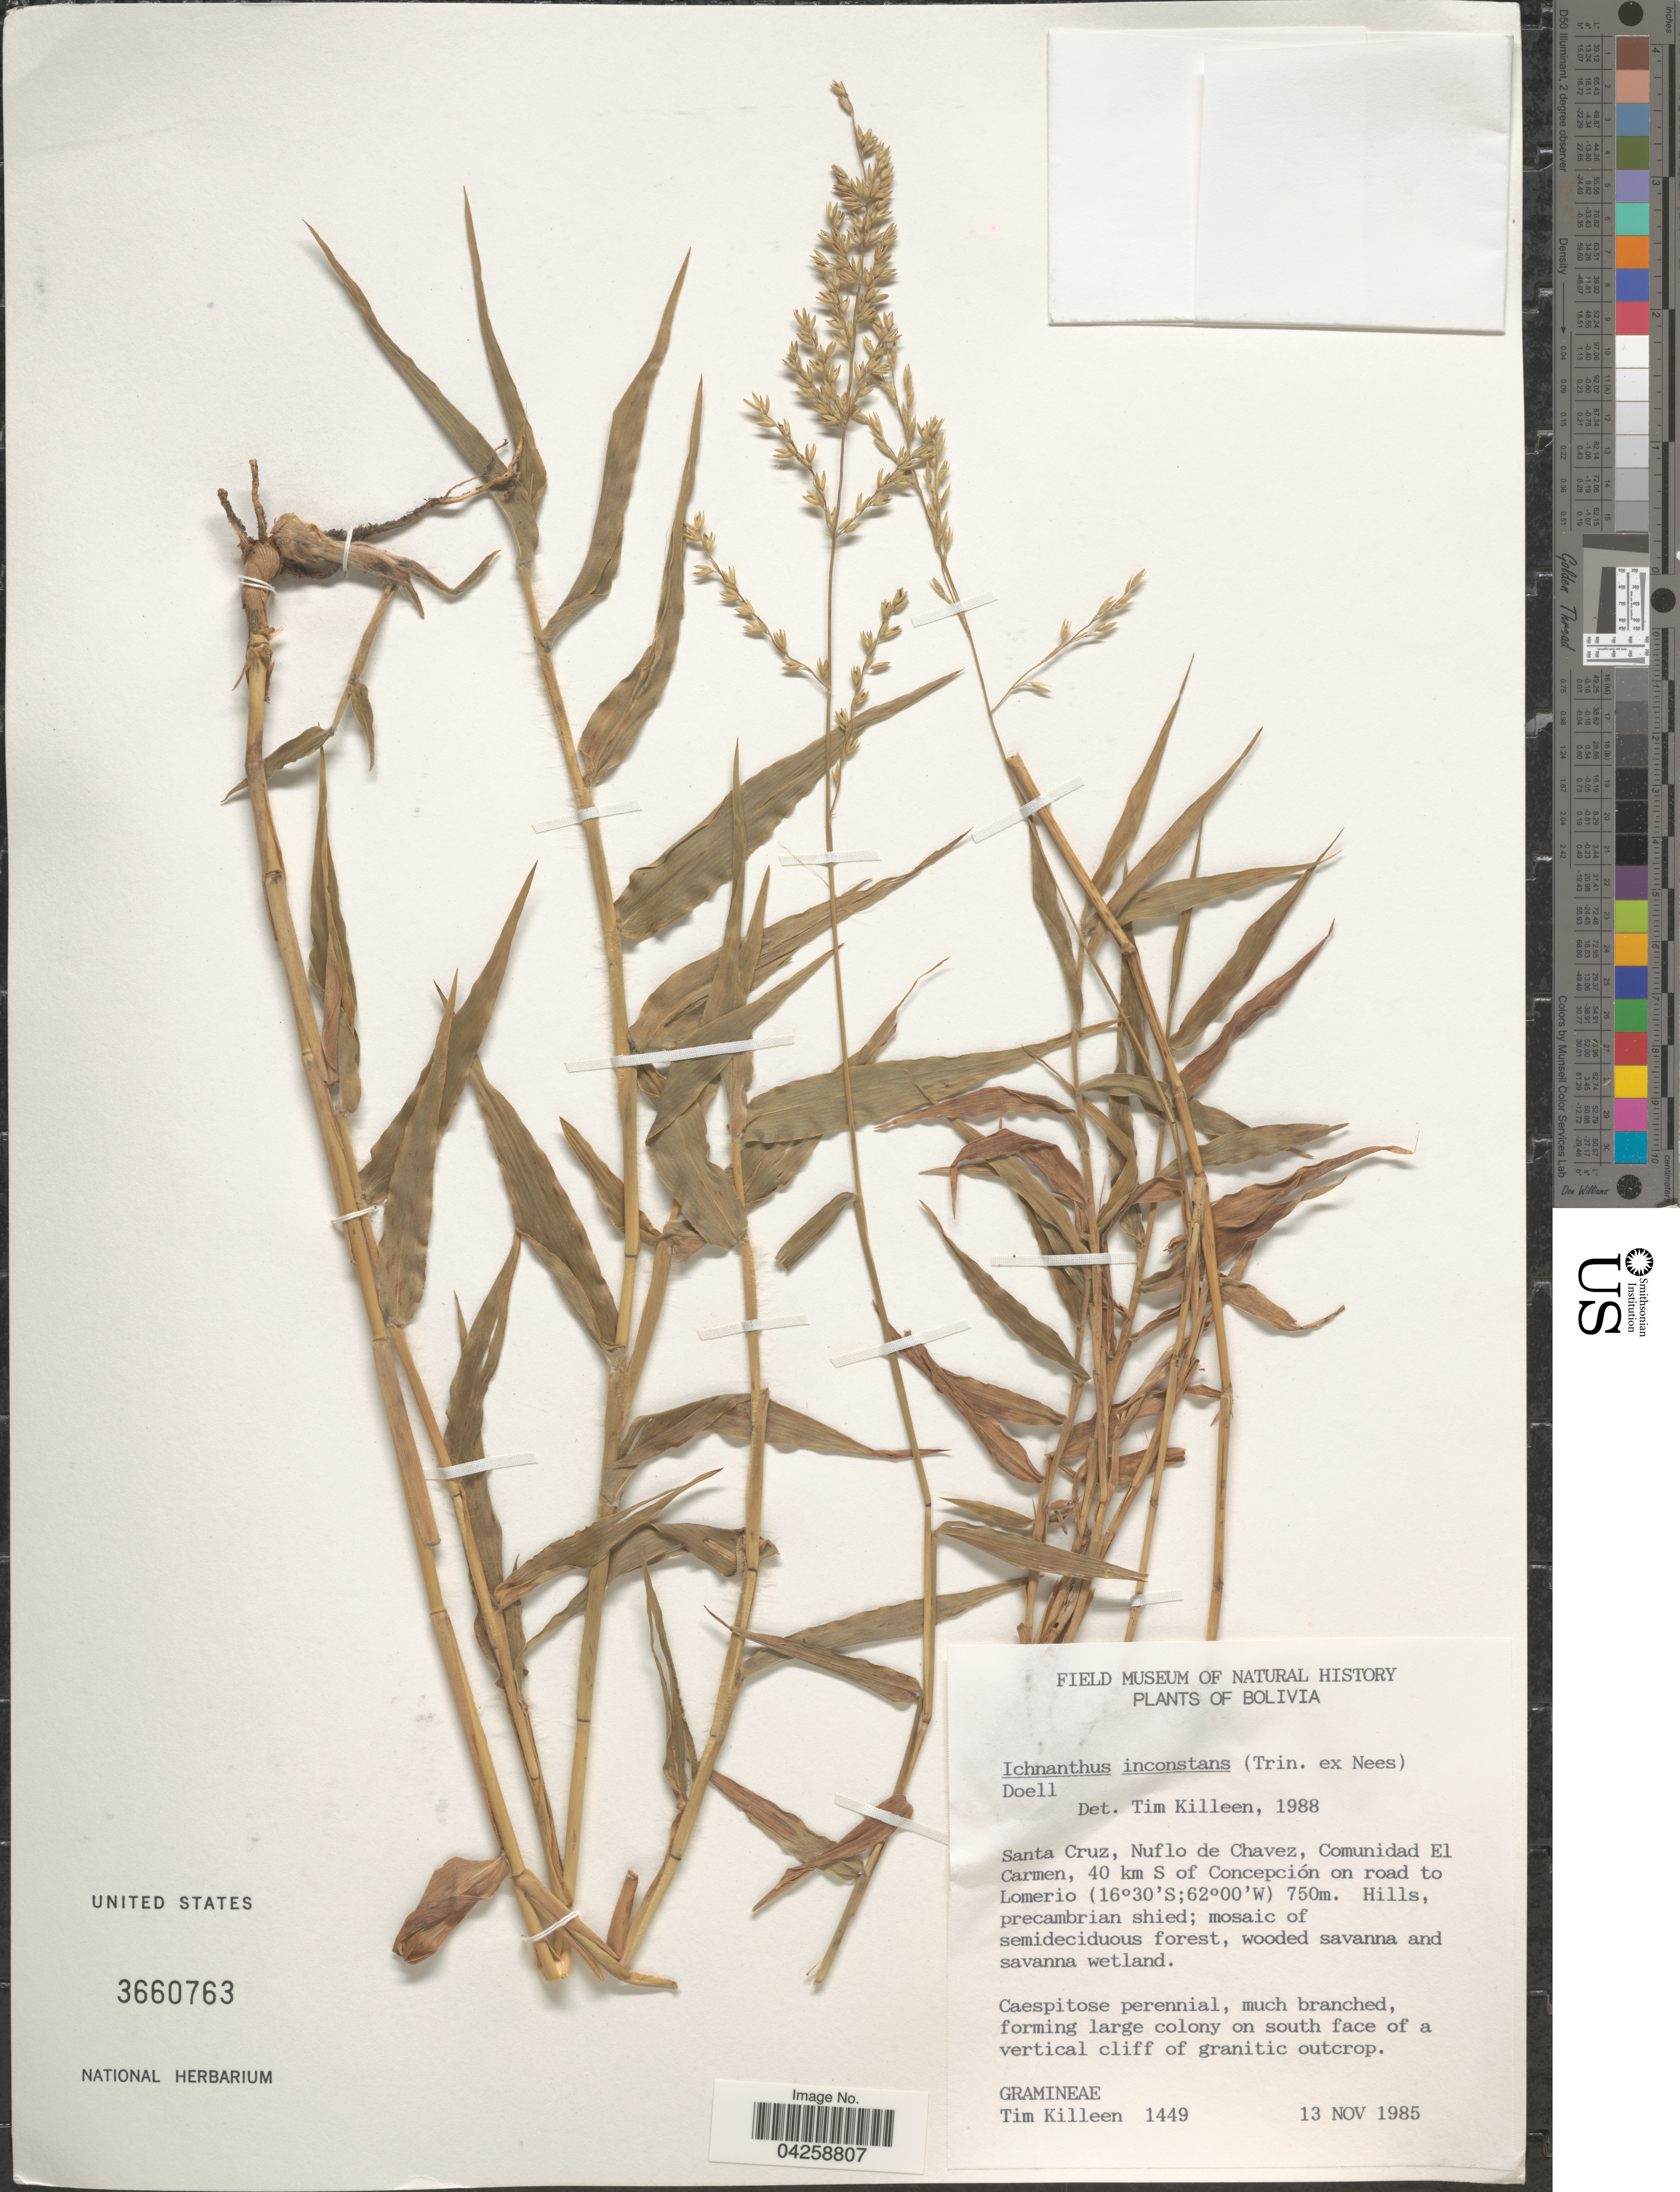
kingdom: Plantae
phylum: Tracheophyta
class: Liliopsida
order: Poales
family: Poaceae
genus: Ichnanthus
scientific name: Ichnanthus inconstans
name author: (Trin. ex Nees) Döll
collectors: T. J. Killeen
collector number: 1449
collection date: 1985-11-13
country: Bolivia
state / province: Santa Cruz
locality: Nuflo de Chavez, Comunidad El Carmen, 40 km S of Concepción on road to Lomerio.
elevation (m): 750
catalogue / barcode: US 3660763